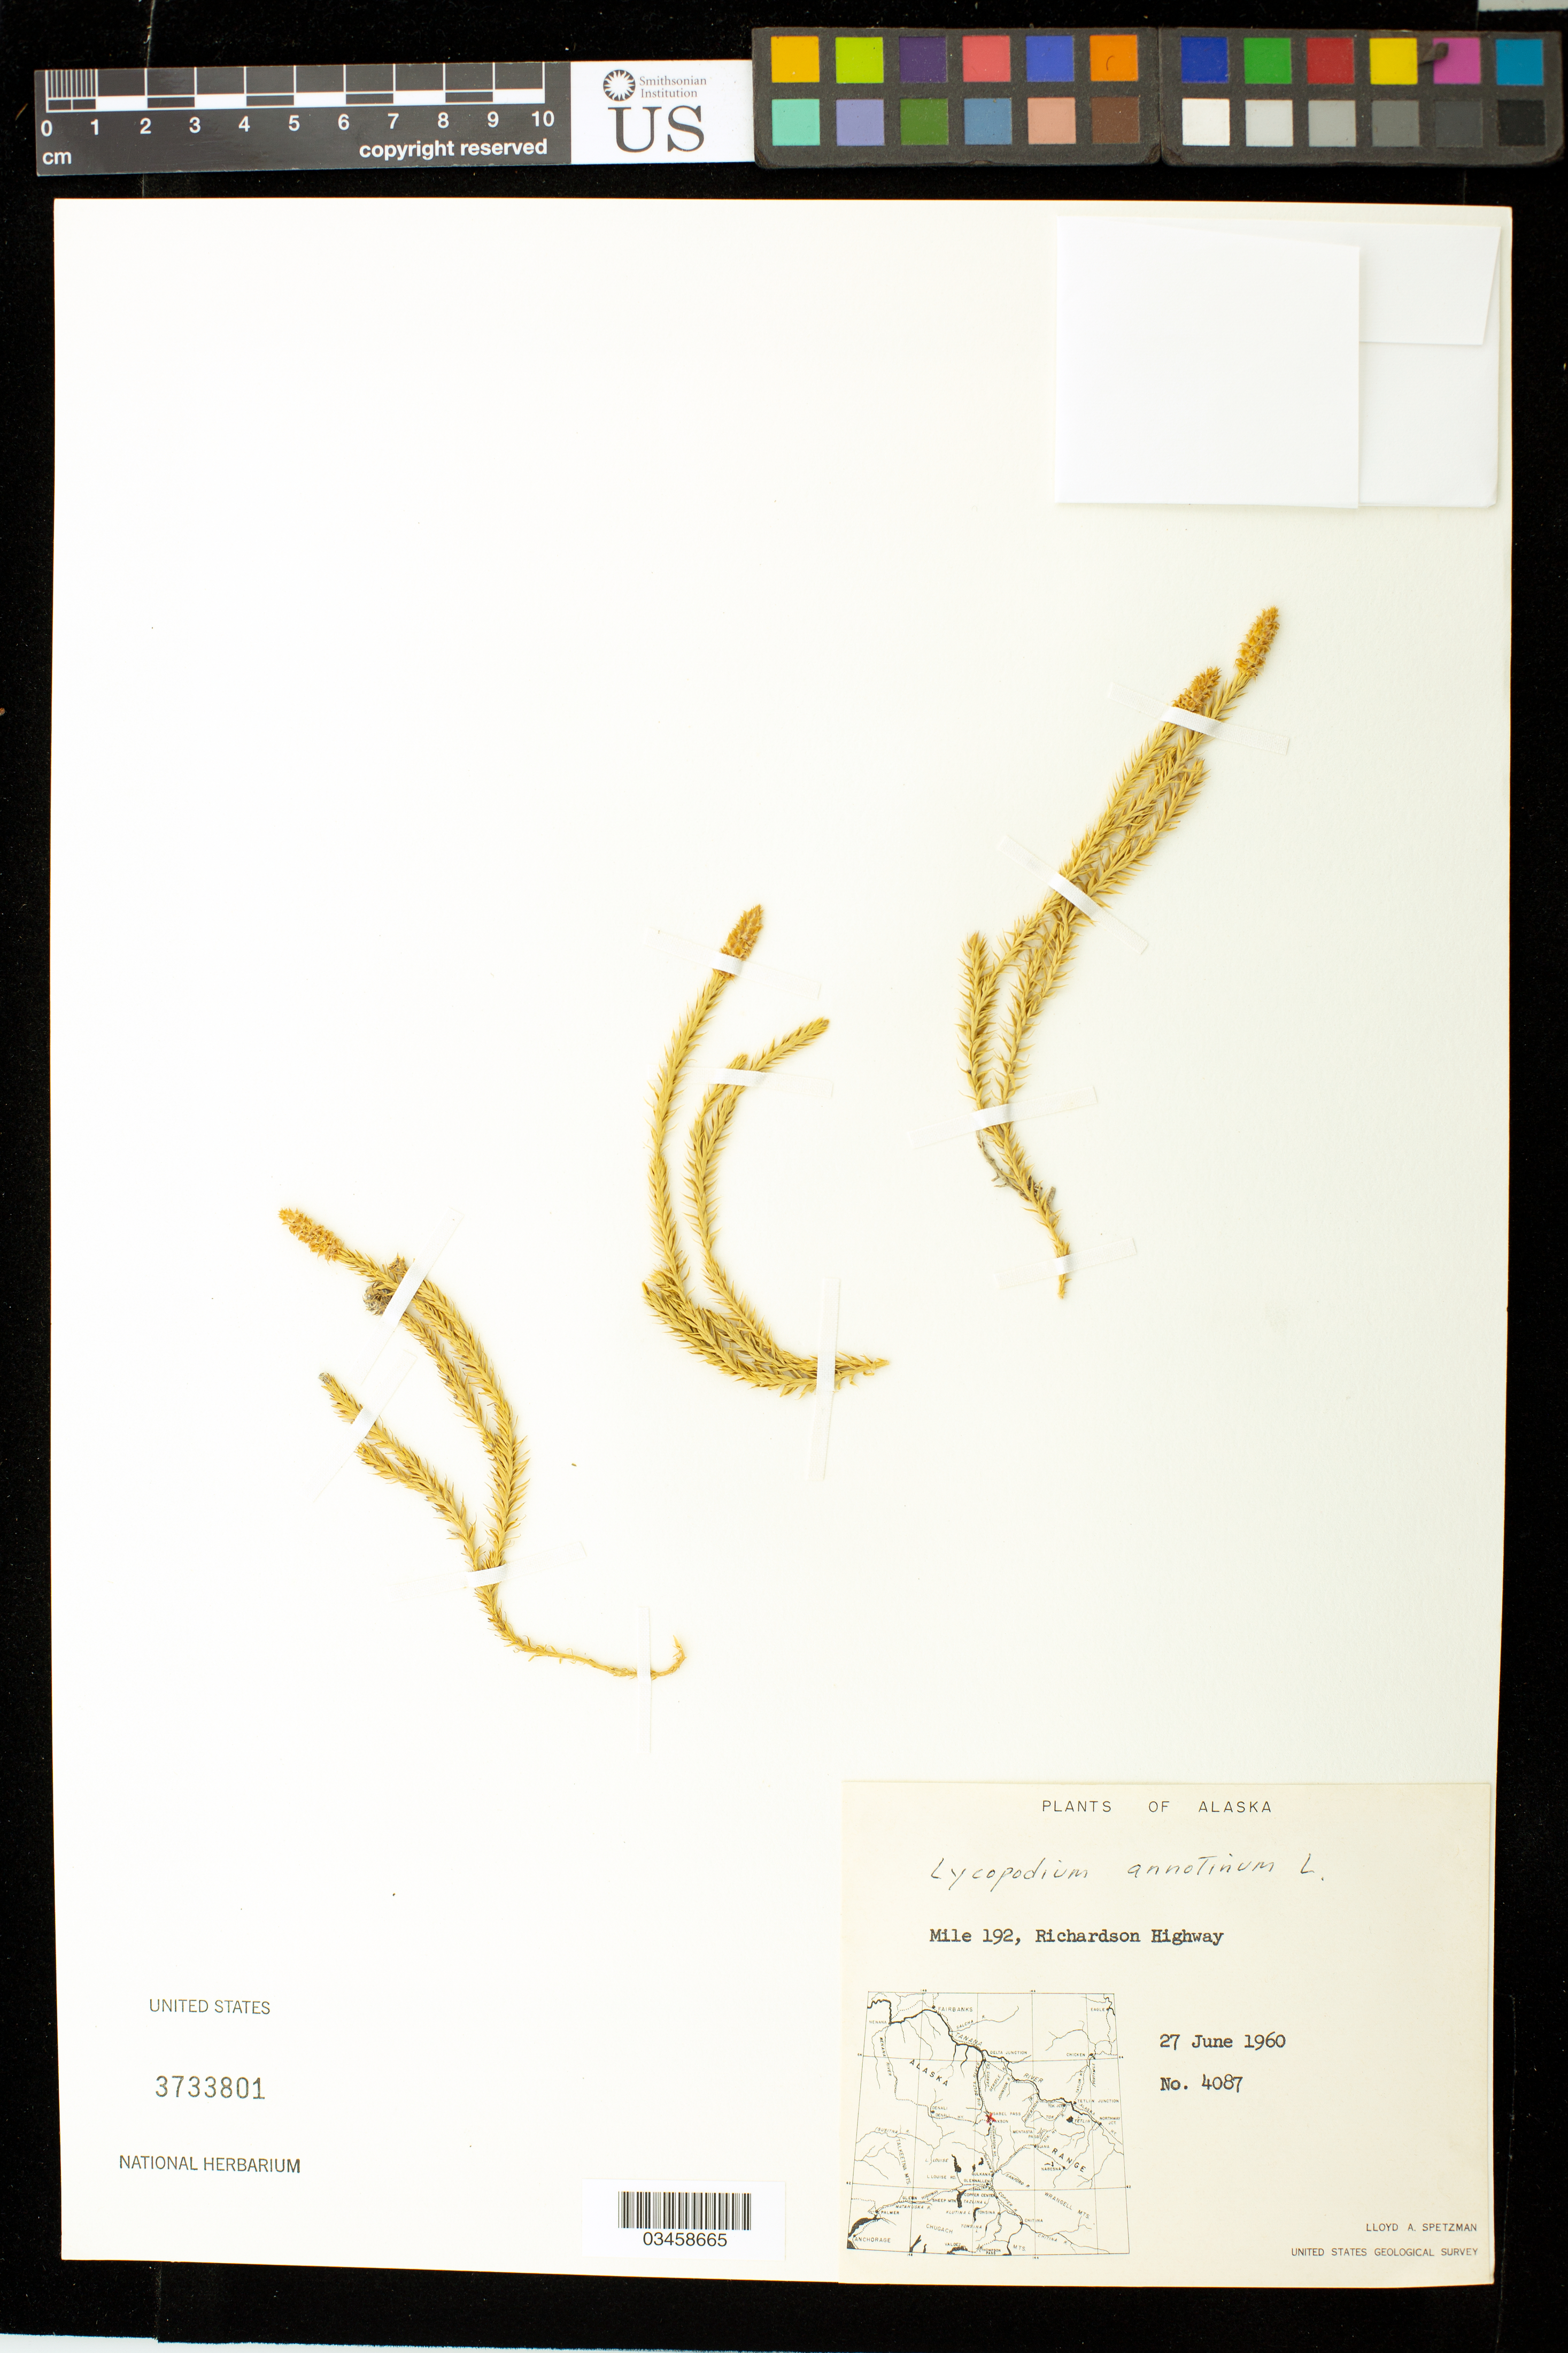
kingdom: Plantae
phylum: Tracheophyta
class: Lycopodiopsida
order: Lycopodiales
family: Lycopodiaceae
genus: Spinulum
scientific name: Spinulum annotinum subsp. annotinum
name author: (L.) A. Haines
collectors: L. Spetzman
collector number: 4087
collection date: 1960-06-27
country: United States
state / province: Alaska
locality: Mile 192, Richardson Highway.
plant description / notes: OR # 231032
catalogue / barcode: US 3733801